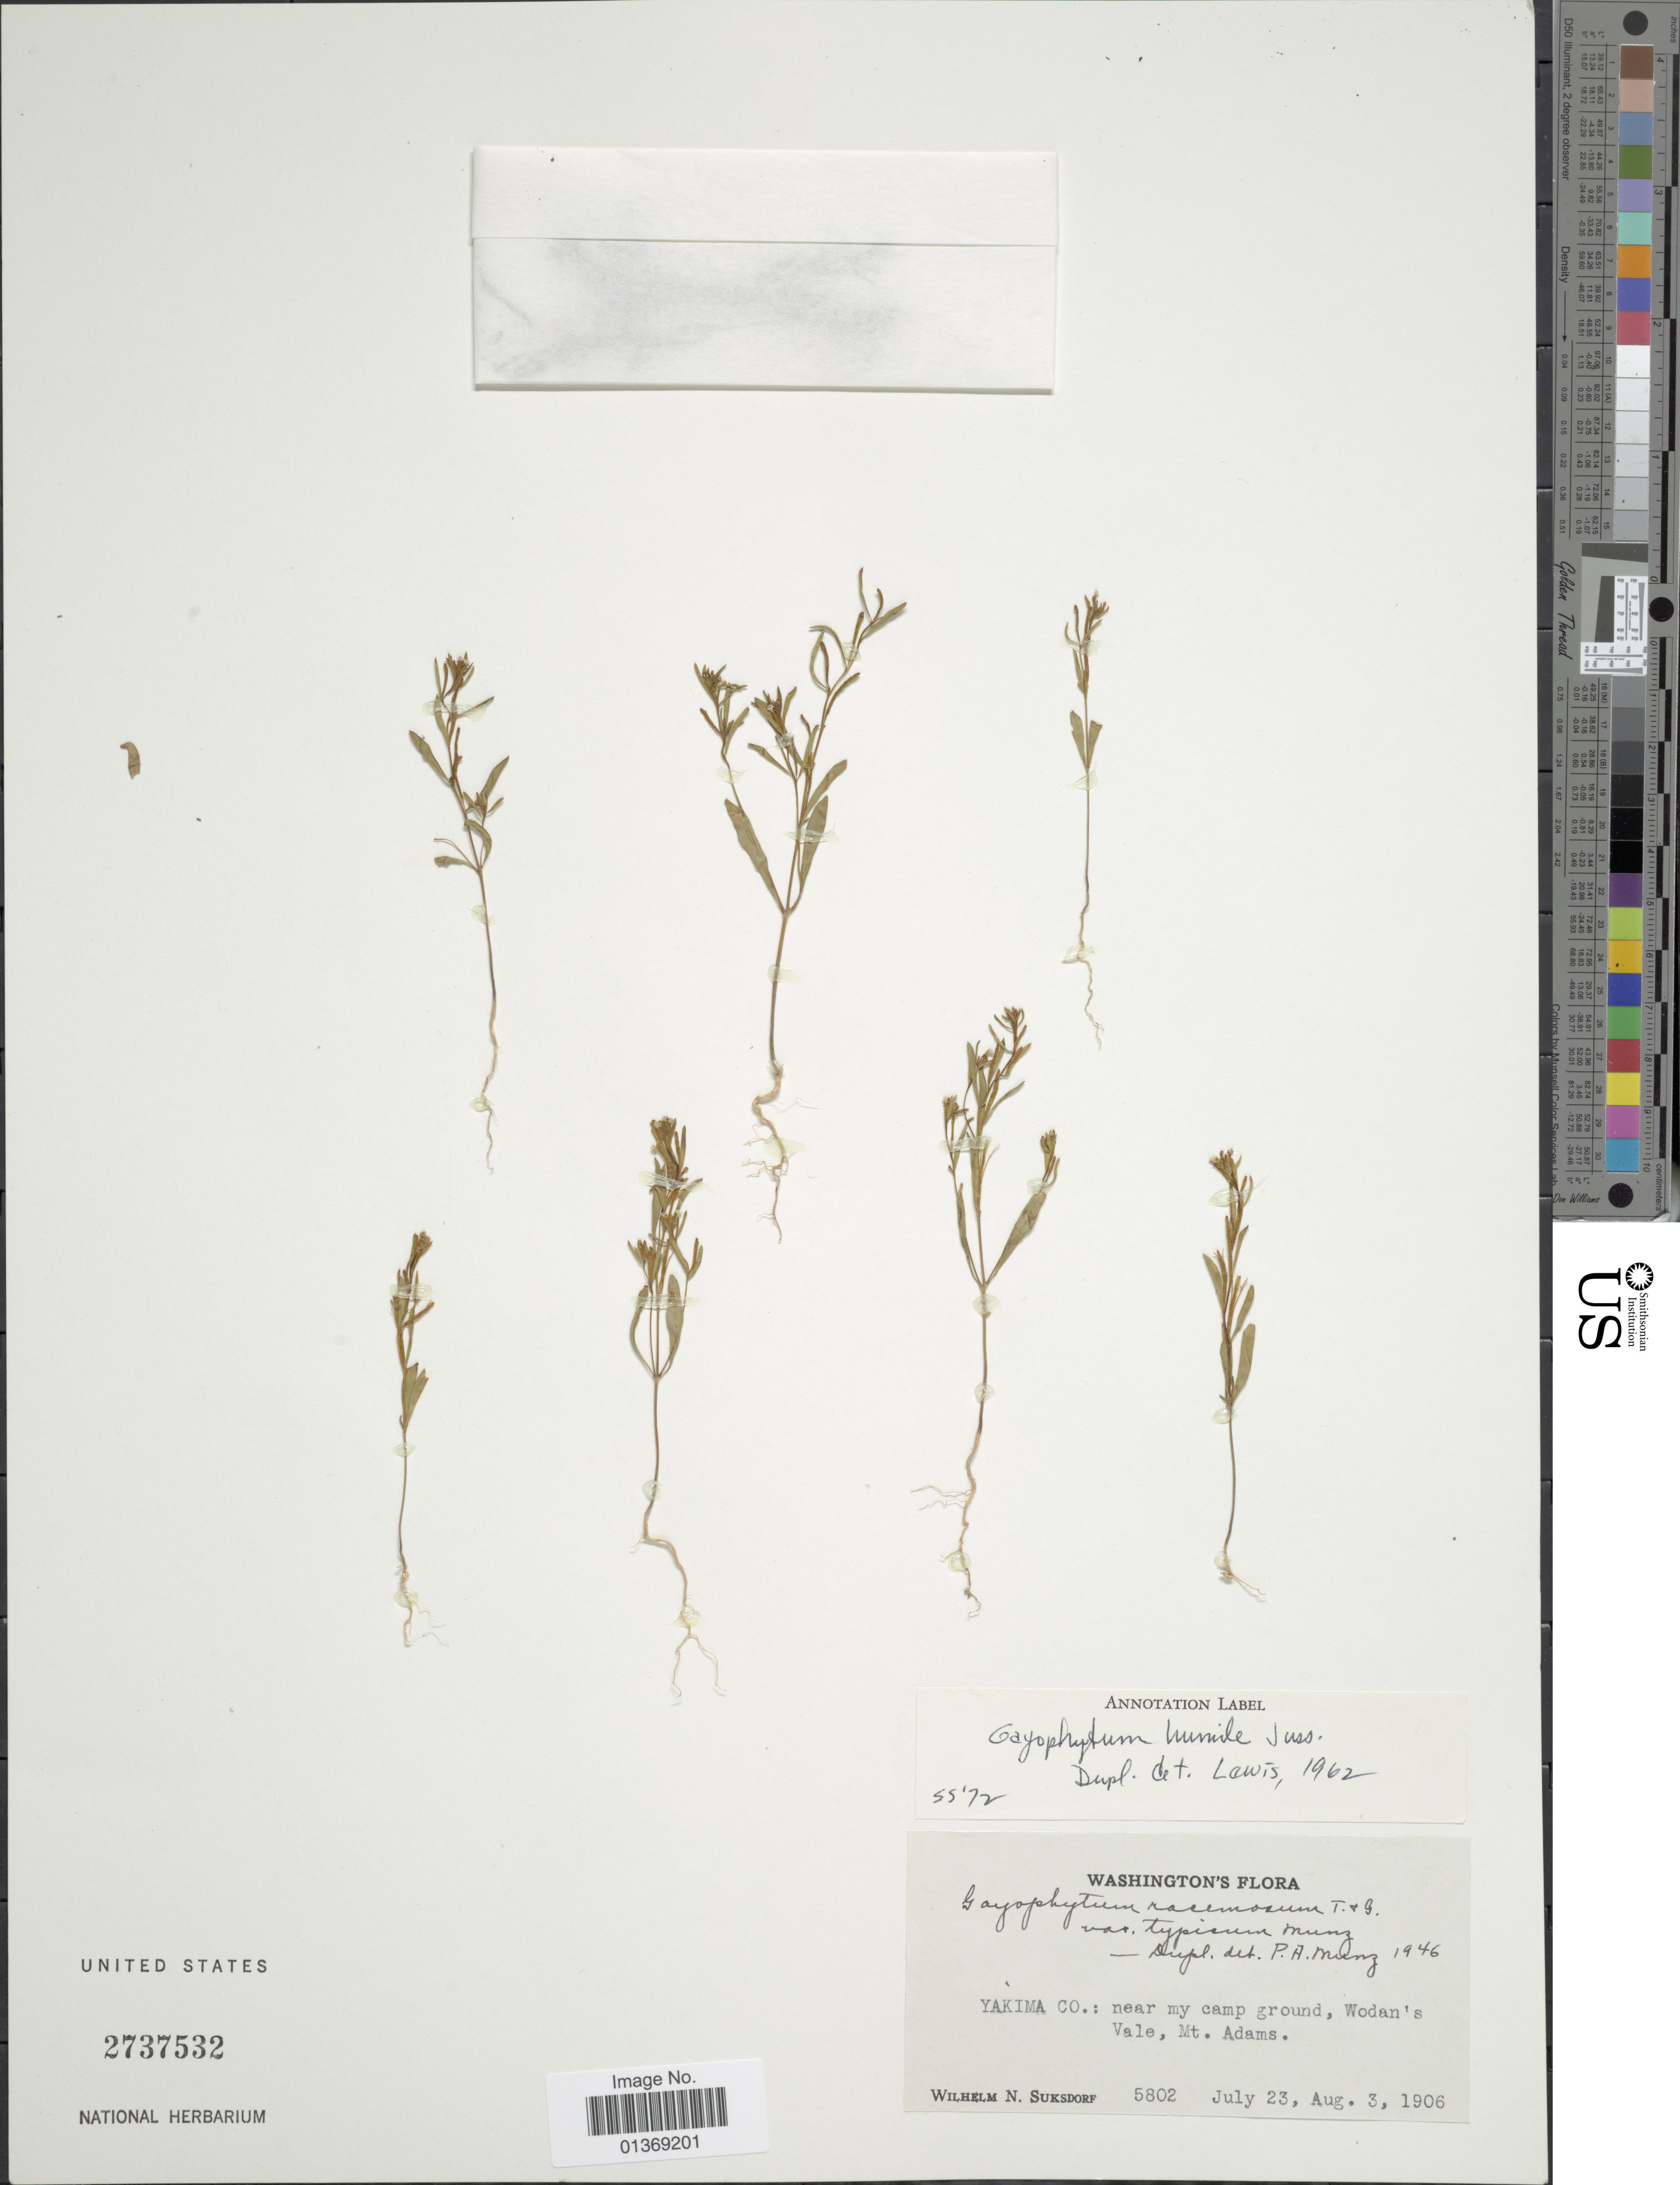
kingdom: Plantae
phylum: Tracheophyta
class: Magnoliopsida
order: Myrtales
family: Onagraceae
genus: Gayophytum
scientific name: Gayophytum humile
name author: A. Juss.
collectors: W. N. Suksdorf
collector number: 5802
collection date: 1906-07-23/1906-08-03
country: United States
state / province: Washington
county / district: Yakima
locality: Yakima Co.: near my camp ground, Wodan's Vale, Mt. Adams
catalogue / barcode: US 2737532